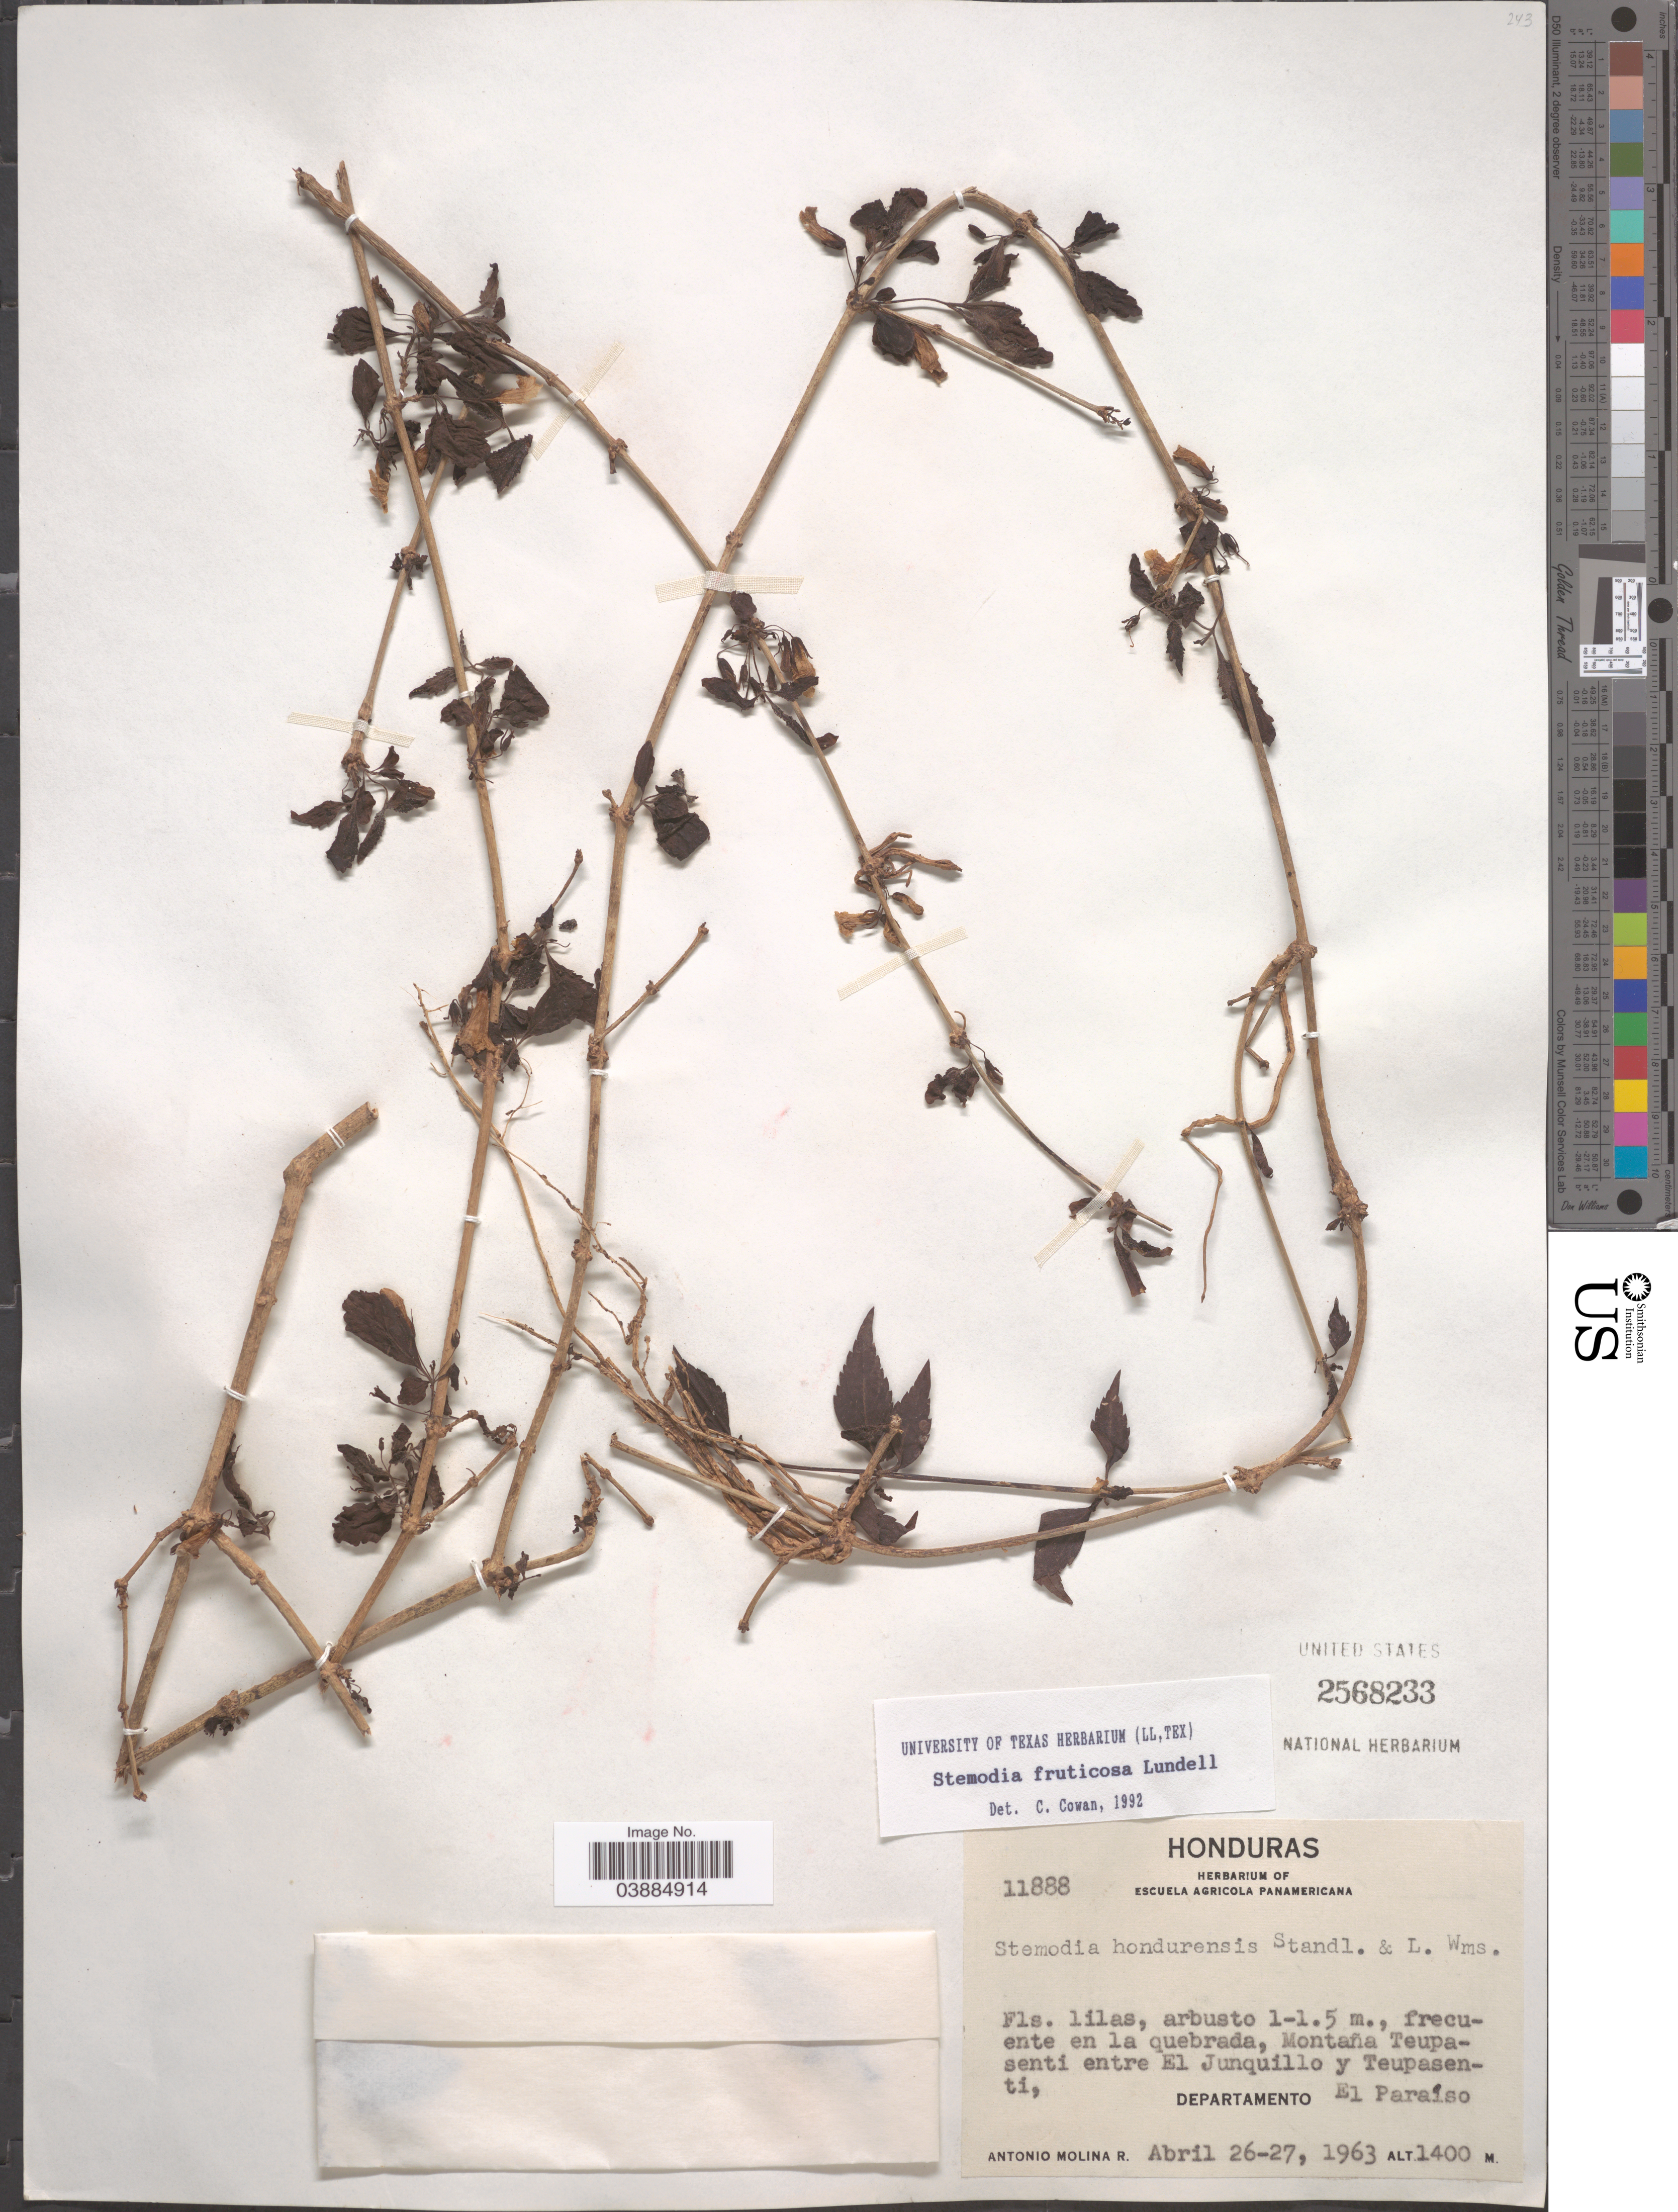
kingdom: Plantae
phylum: Tracheophyta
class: Magnoliopsida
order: Lamiales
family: Plantaginaceae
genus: Stemodia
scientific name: Stemodia fruticosa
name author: Lundell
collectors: A. Molina R.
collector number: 11888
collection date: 1963-04-26/1963-04-27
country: Honduras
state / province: El Paraiso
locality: Montaña Teupasenti entre El Junquillo y Teupasenti. Departamento El Paraíso.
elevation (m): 1400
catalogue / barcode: US 2568233